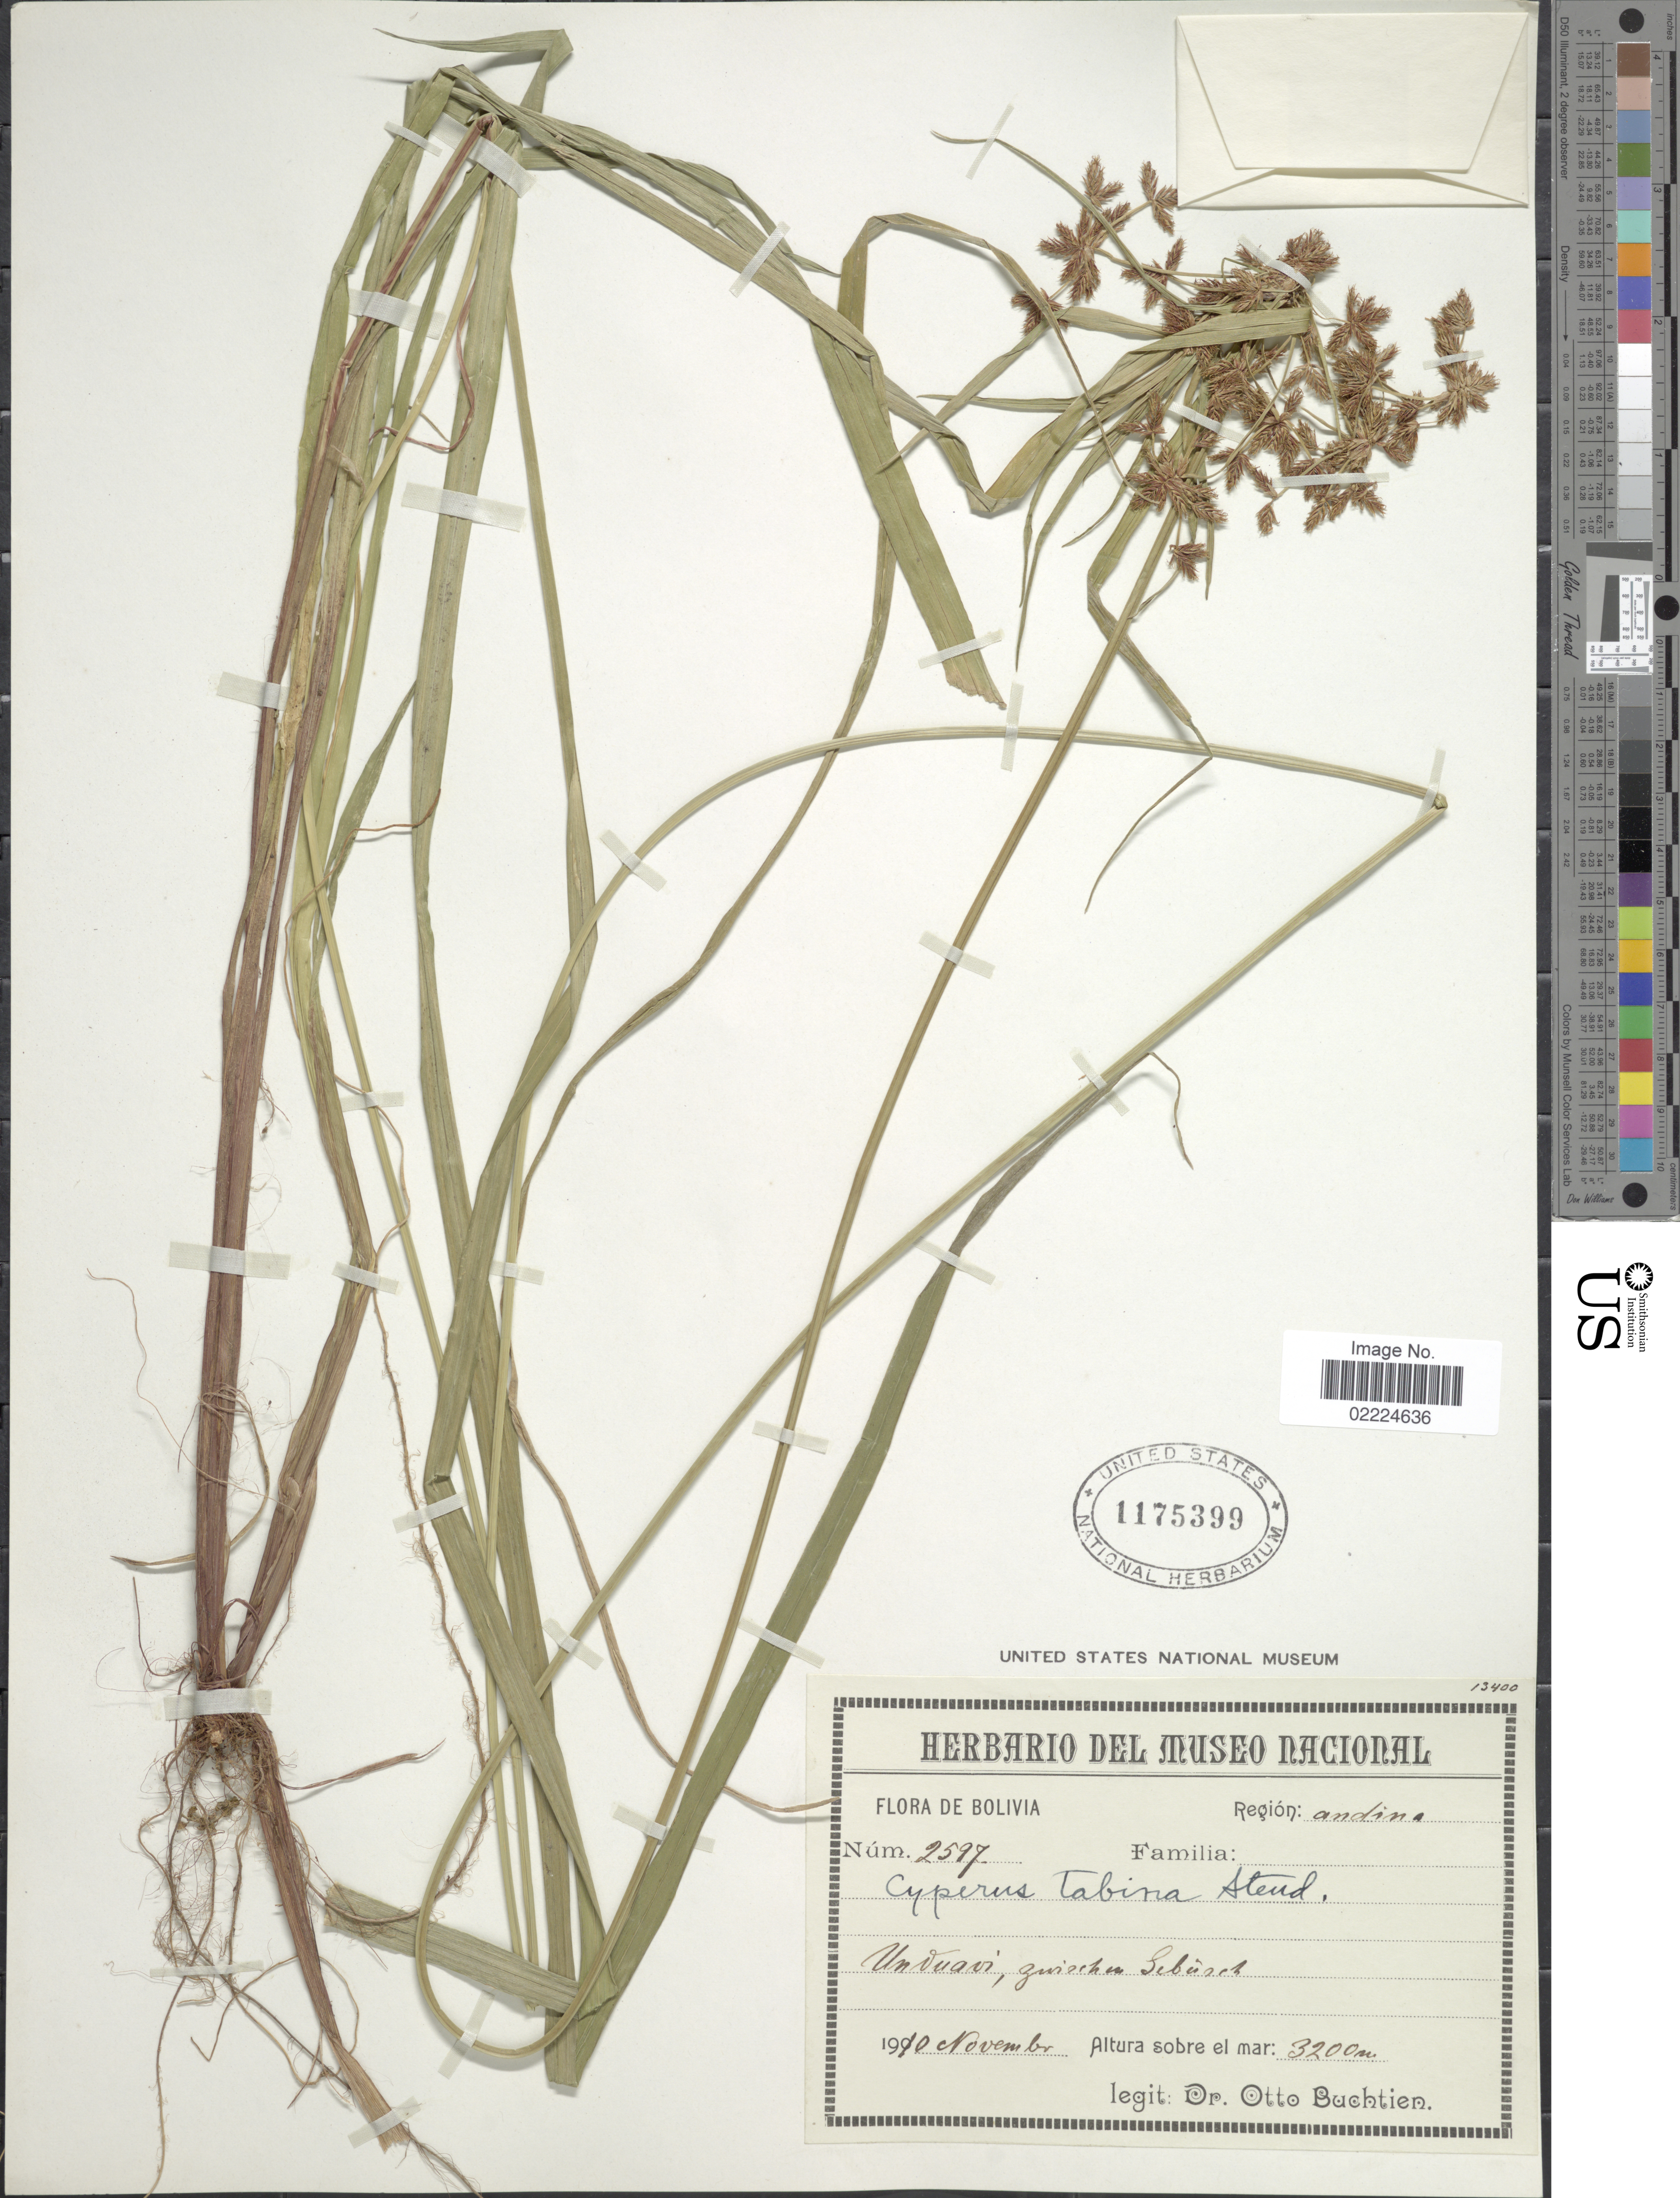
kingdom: Plantae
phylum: Tracheophyta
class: Liliopsida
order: Poales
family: Cyperaceae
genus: Cyperus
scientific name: Cyperus tabina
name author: Steud. ex Boeckeler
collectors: O. Buchtien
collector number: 2597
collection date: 1910-11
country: Bolivia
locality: Region: Andina. Unduavi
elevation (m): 3200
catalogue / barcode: US 1175399